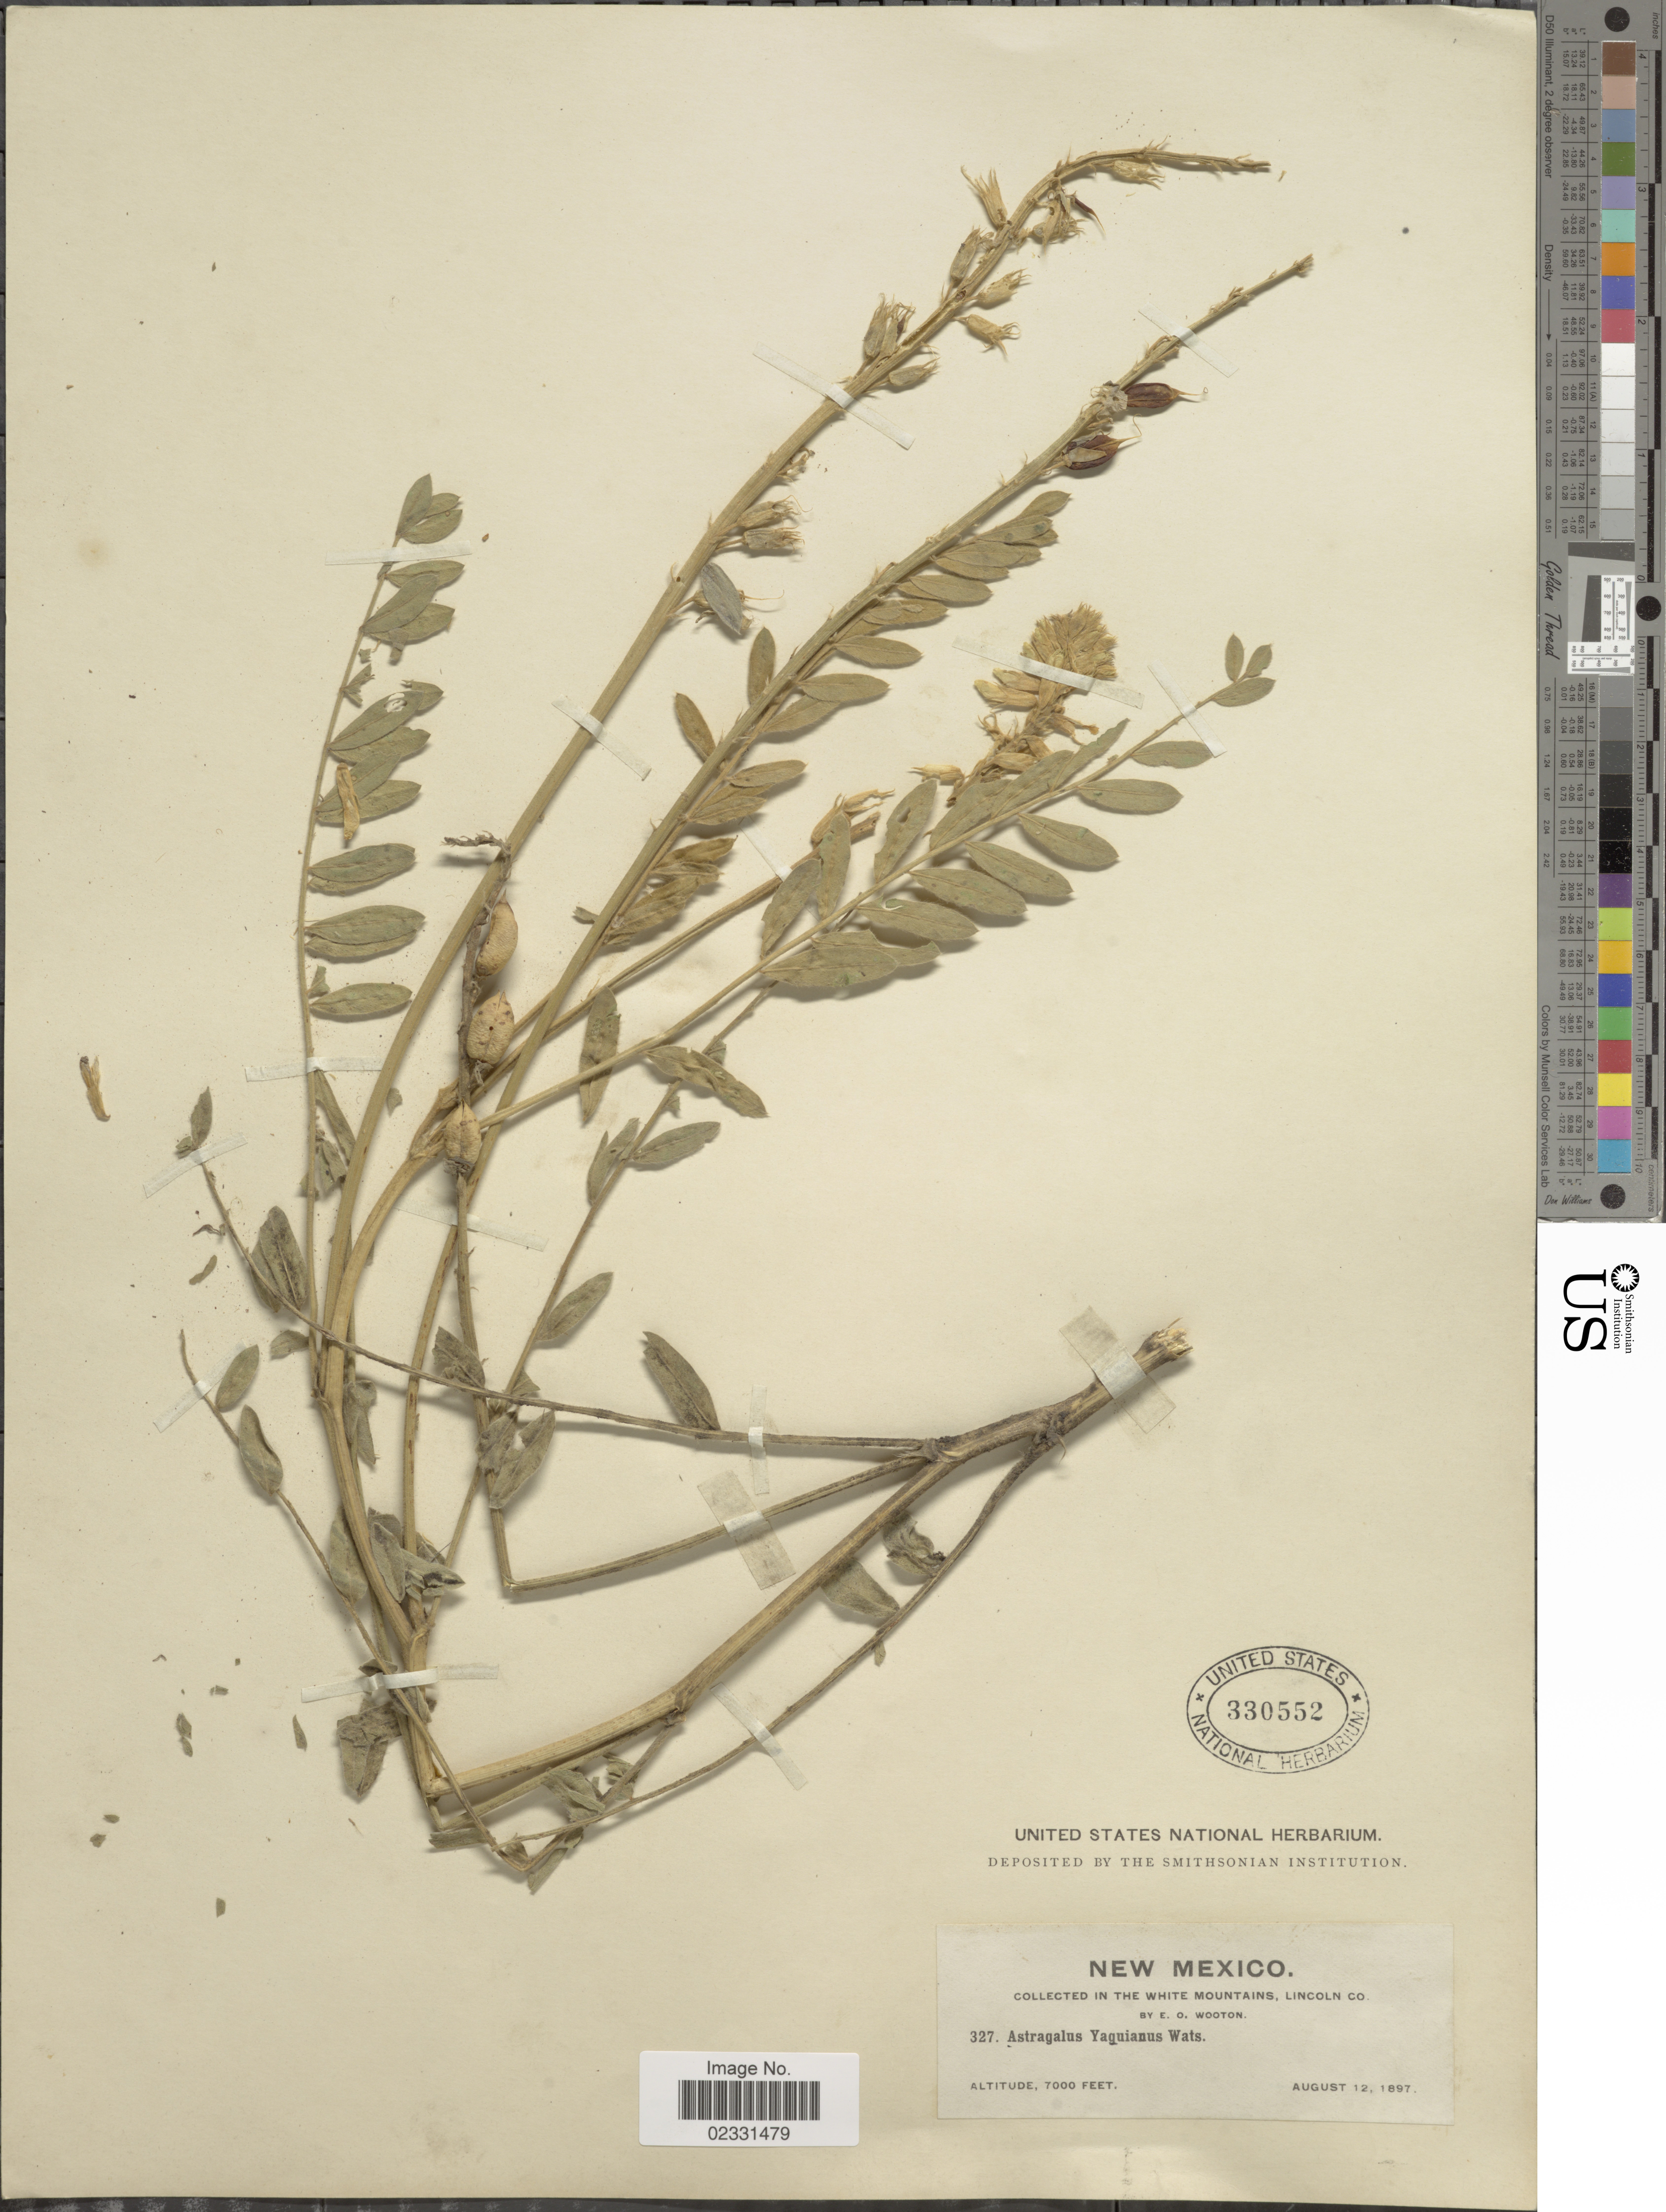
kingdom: Plantae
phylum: Tracheophyta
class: Magnoliopsida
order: Fabales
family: Fabaceae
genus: Astragalus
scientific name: Astragalus giganteus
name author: S. Watson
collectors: E. O. Wooton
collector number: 327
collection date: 1897-08-12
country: United States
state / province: New Mexico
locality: In the White Mountains, Lincoln Co;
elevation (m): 2134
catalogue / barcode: US 330552